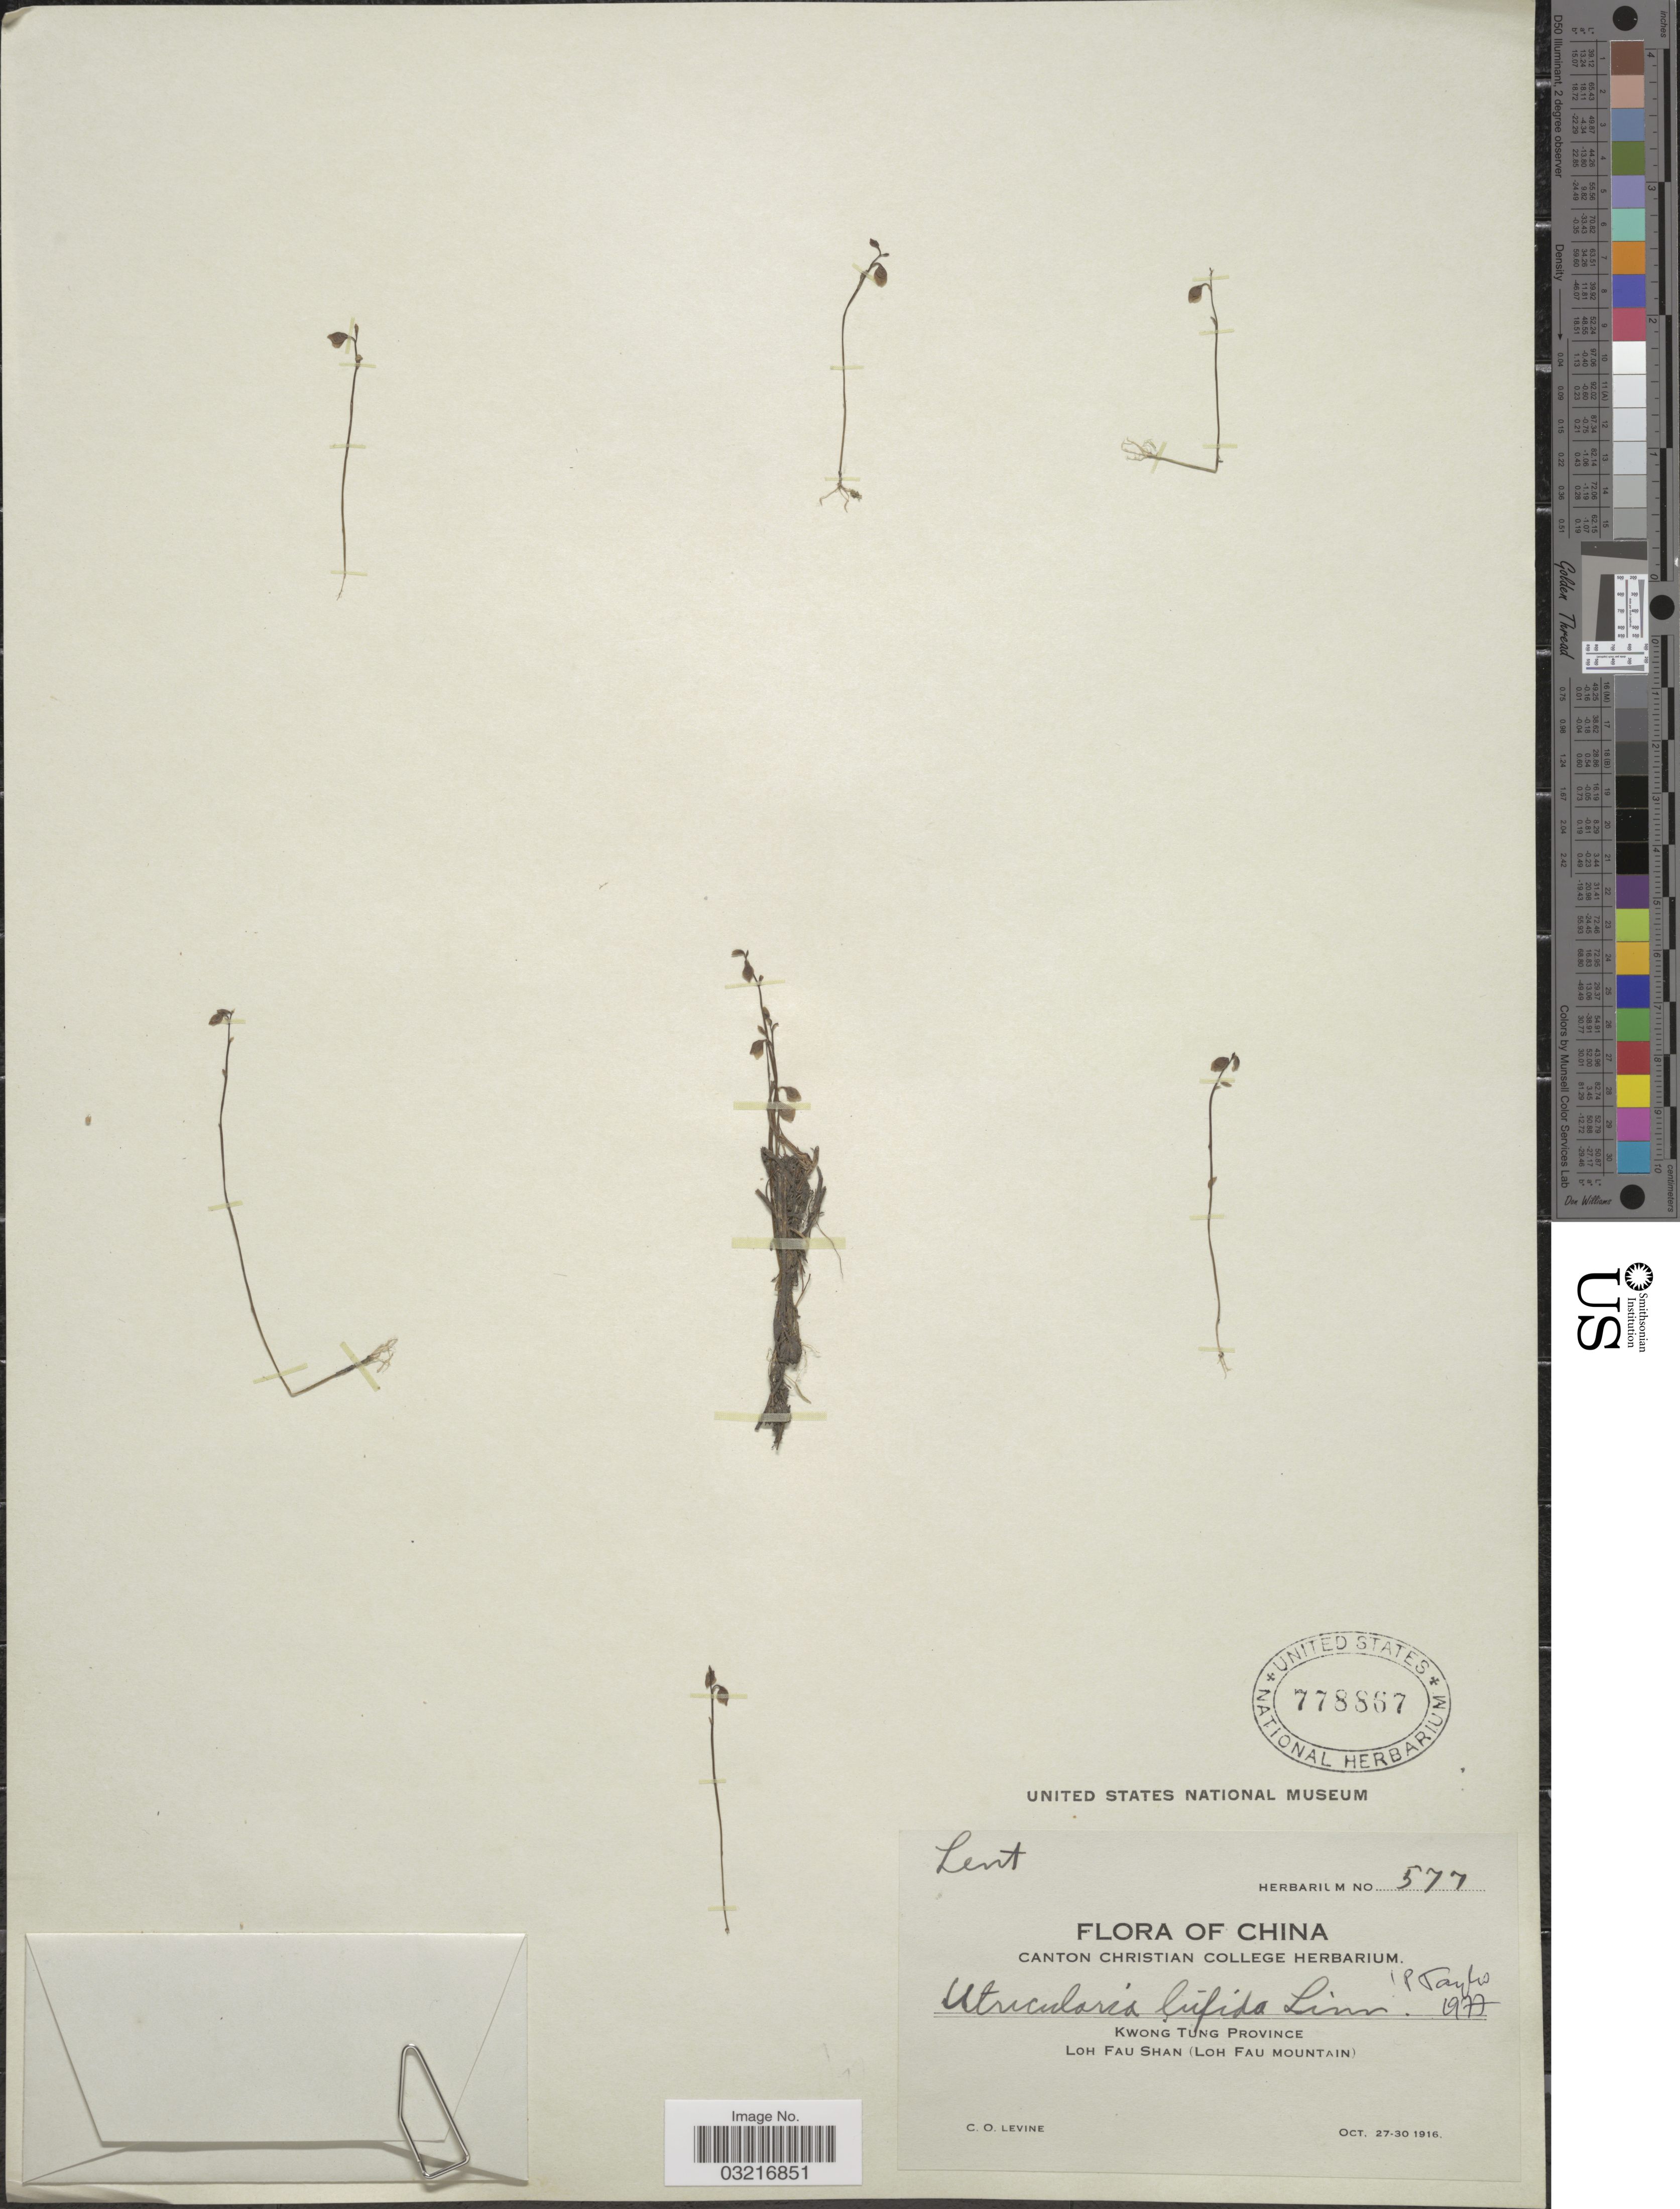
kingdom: Plantae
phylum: Tracheophyta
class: Magnoliopsida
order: Lamiales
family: Lentibulariaceae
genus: Utricularia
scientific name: Utricularia bifida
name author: L.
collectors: C. O. Levine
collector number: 577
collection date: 1916-10-27/1916-10-30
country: China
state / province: Guangdong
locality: Kwong Tung Province, Loh Fau Shan (Loh Fau Mountain).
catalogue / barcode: US 778867